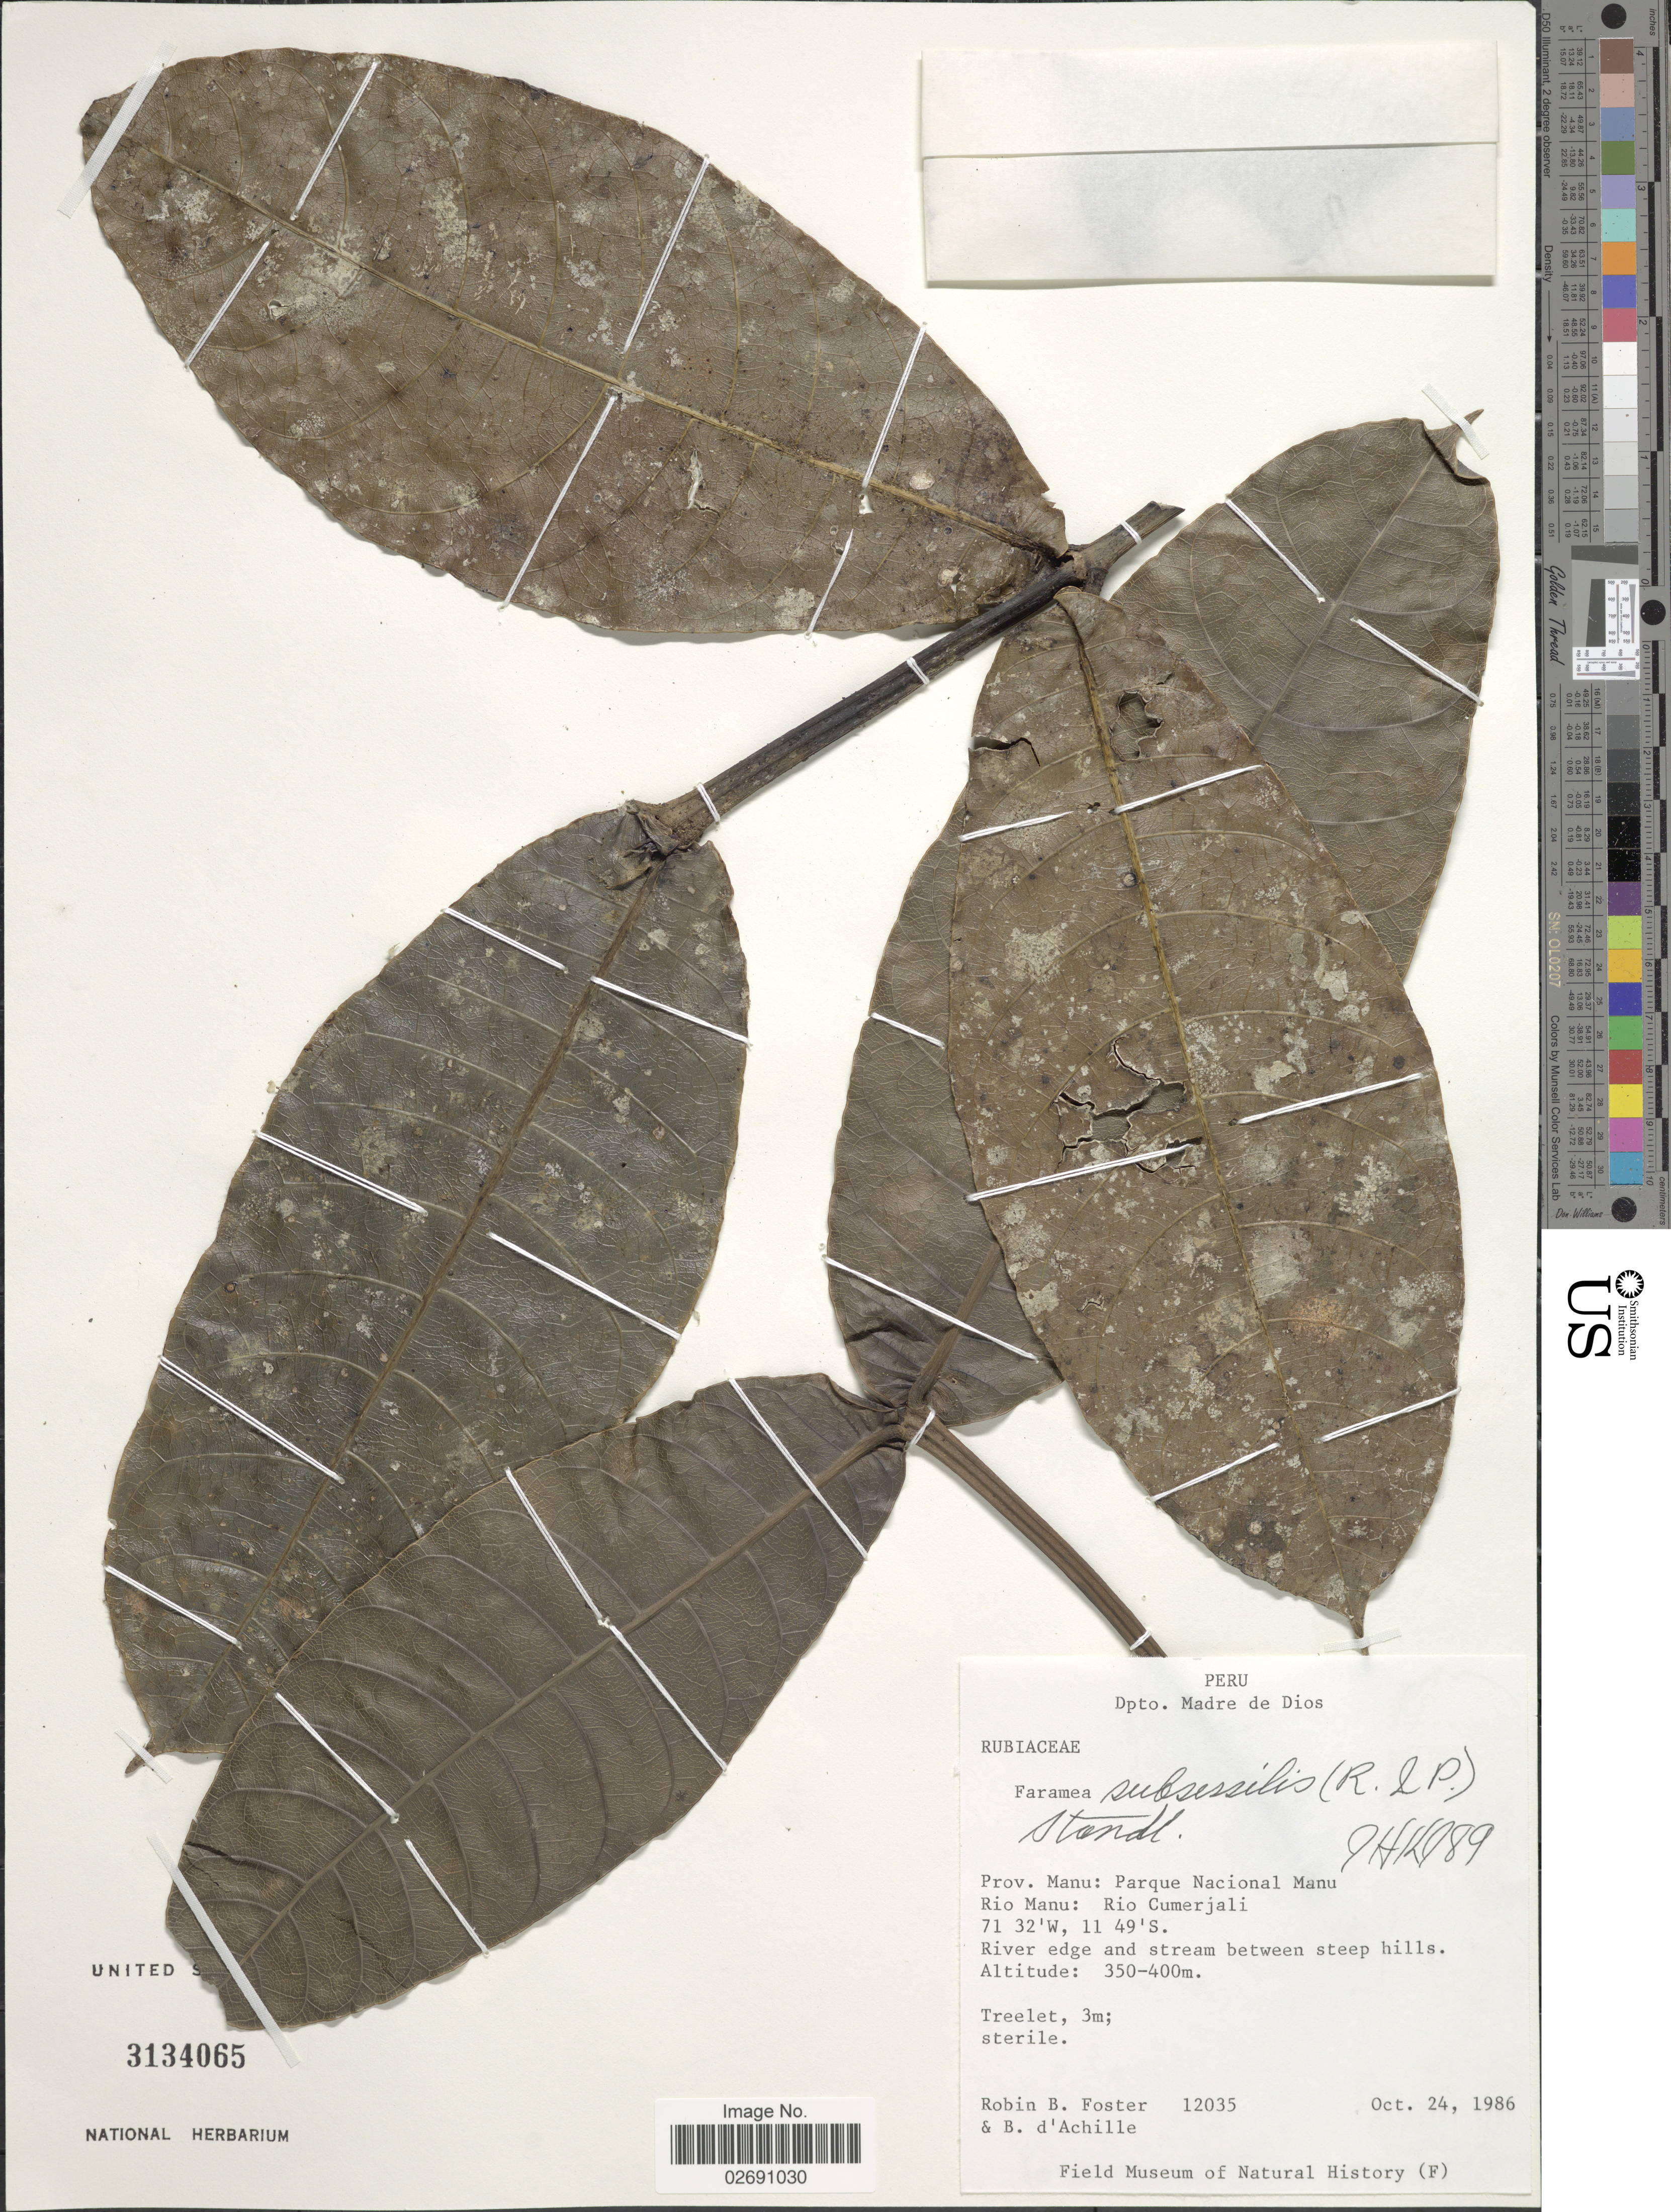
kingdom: Plantae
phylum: Tracheophyta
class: Magnoliopsida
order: Gentianales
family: Rubiaceae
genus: Faramea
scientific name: Faramea subsessilis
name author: (Ruiz & Pav.) Standl.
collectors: R. B. Foster & B. d'Achille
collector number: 12035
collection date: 1986-10-24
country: Peru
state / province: Madre de Dios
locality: Prov. Manu: Parque Nacional Manu, Rio Manu: Rio Cumerjali, river edge and stream between steep hills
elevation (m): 350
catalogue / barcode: US 3134065